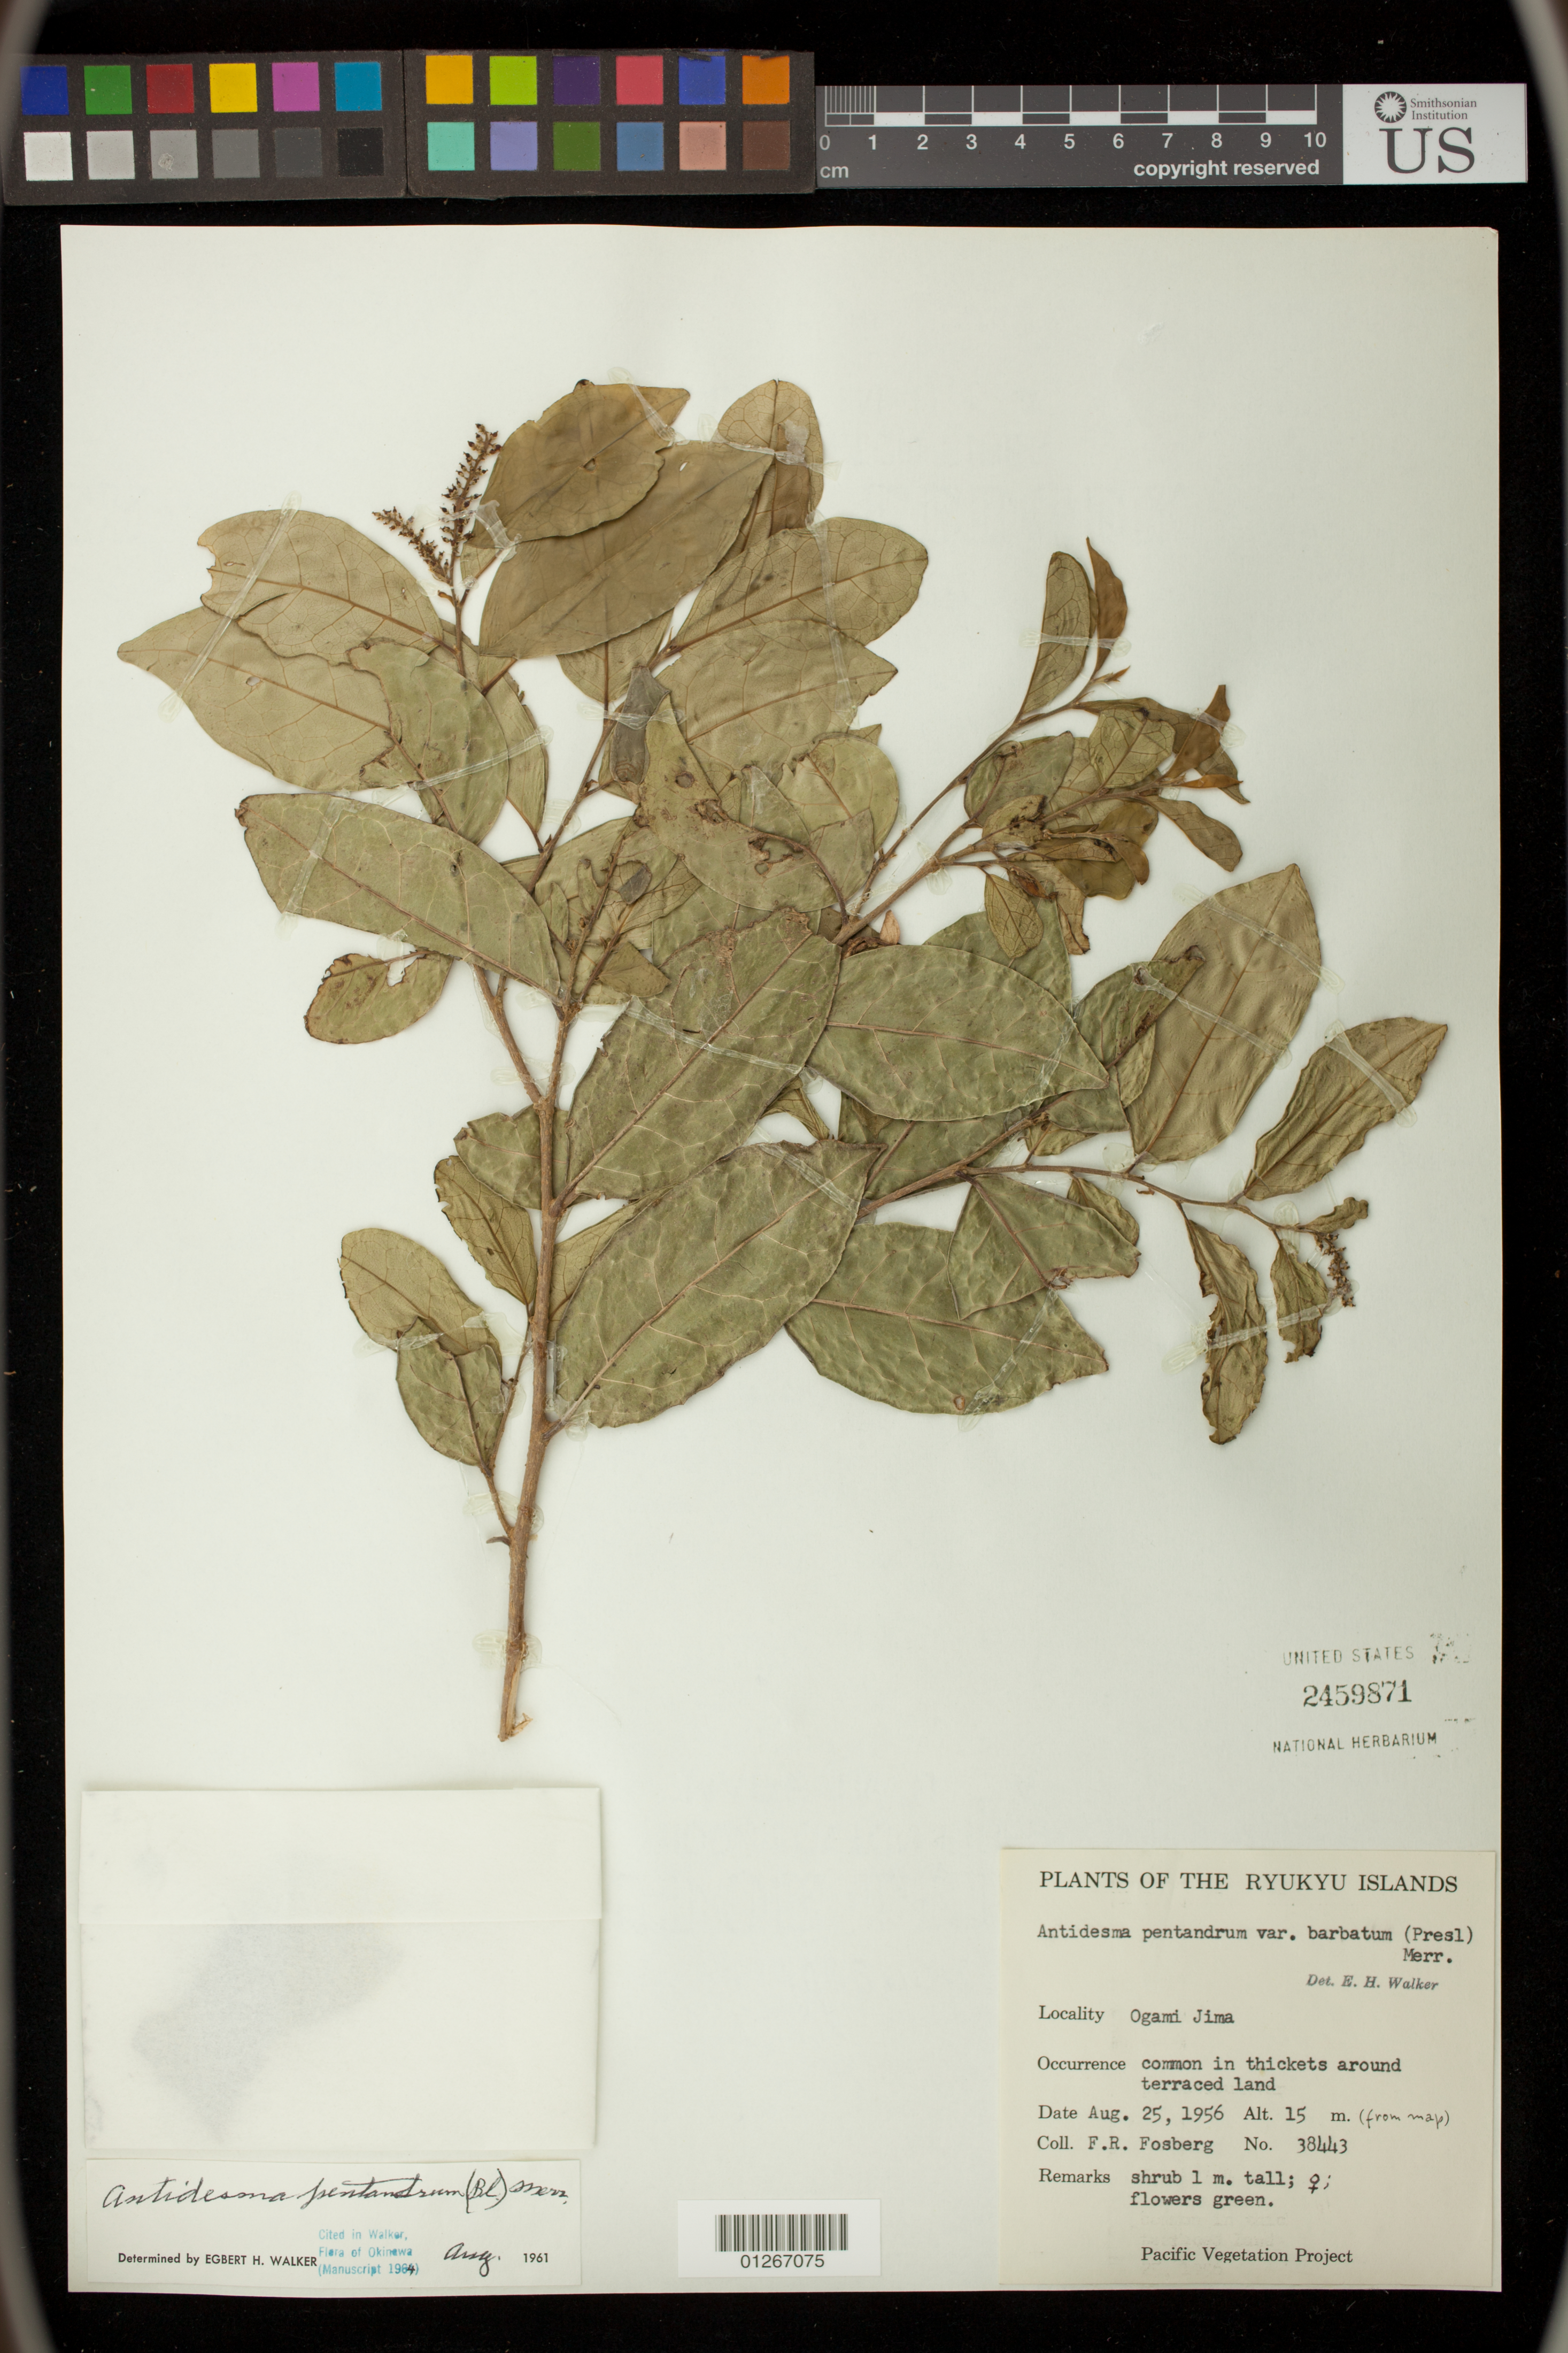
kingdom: Plantae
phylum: Tracheophyta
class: Magnoliopsida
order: Malpighiales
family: Phyllanthaceae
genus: Antidesma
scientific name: Antidesma pentandrum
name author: (Blanco) Merr.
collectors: F. R. Fosberg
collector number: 38443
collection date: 1956-08-25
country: Japan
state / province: Okinawa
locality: Ryukyu Islands, Ogami Jima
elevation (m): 15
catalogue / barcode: US 2459871